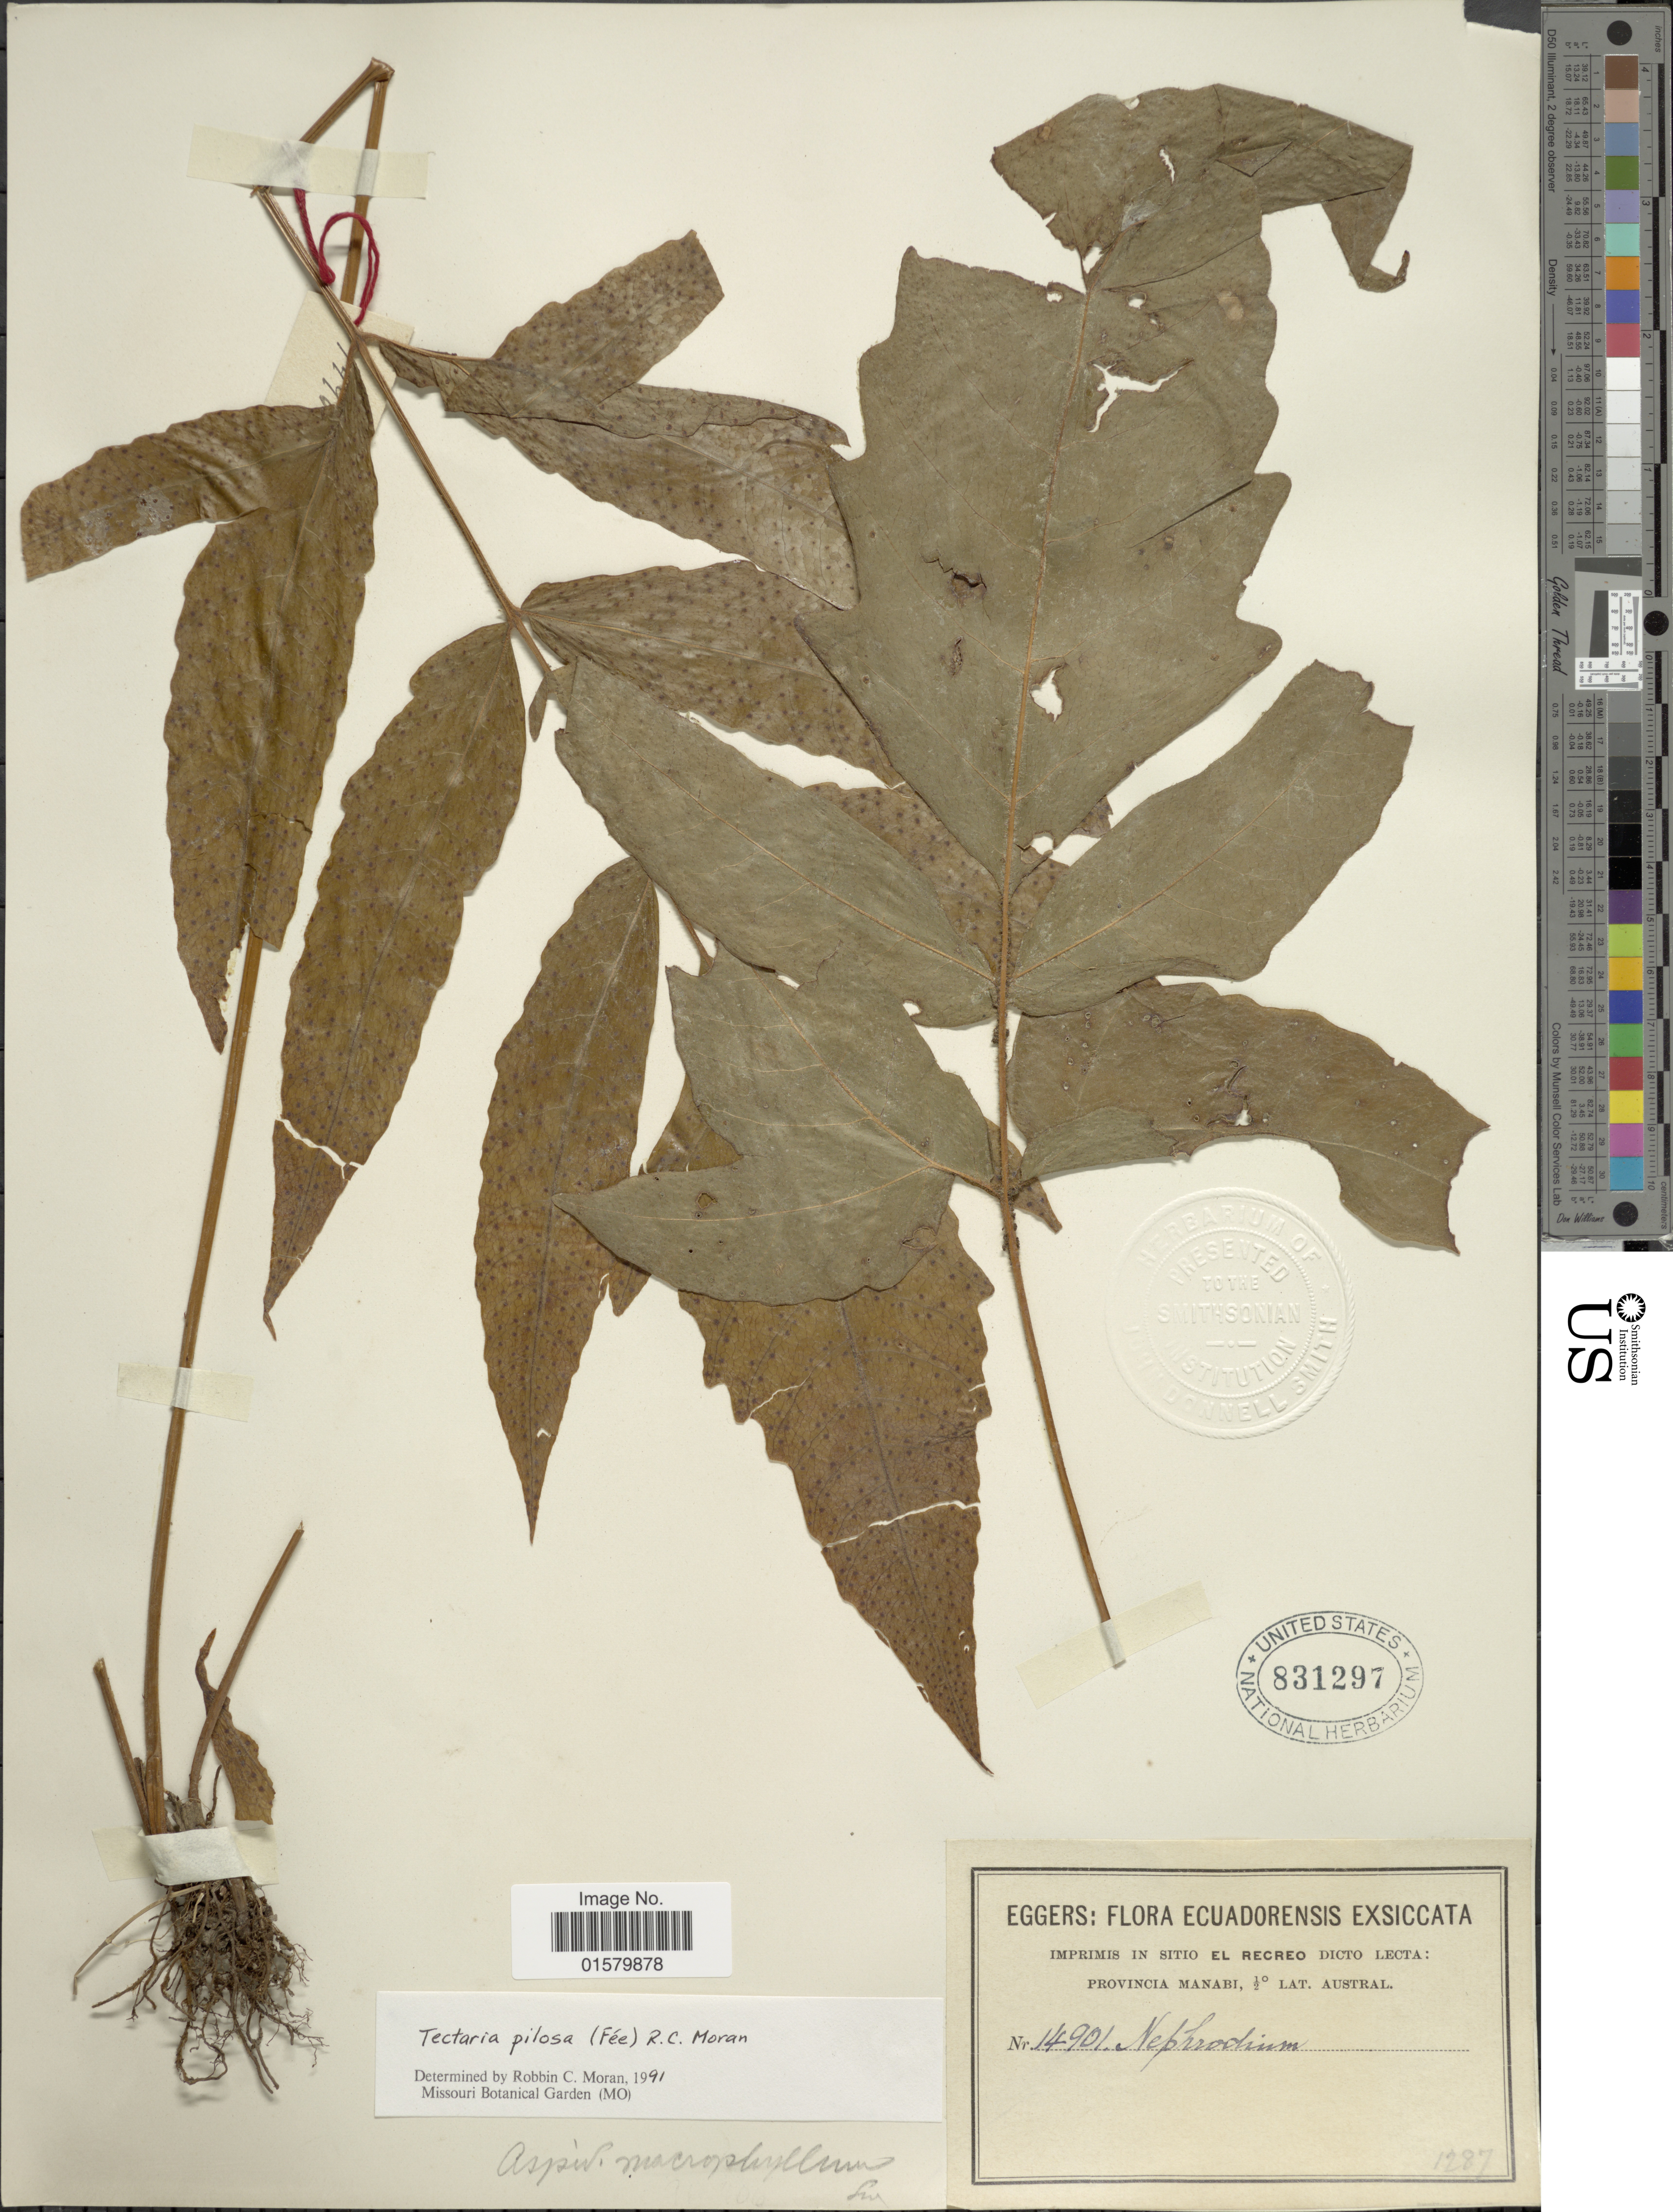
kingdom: Plantae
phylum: Tracheophyta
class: Polypodiopsida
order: Polypodiales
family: Tectariaceae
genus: Tectaria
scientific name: Tectaria pilosa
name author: (Fée) Maxon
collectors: -. Eggers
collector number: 14901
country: Ecuador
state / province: Manabí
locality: Ecuadorensis, imprimis en sitio El Recreo dicto lecta: Provincia Manabi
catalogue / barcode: US 831297